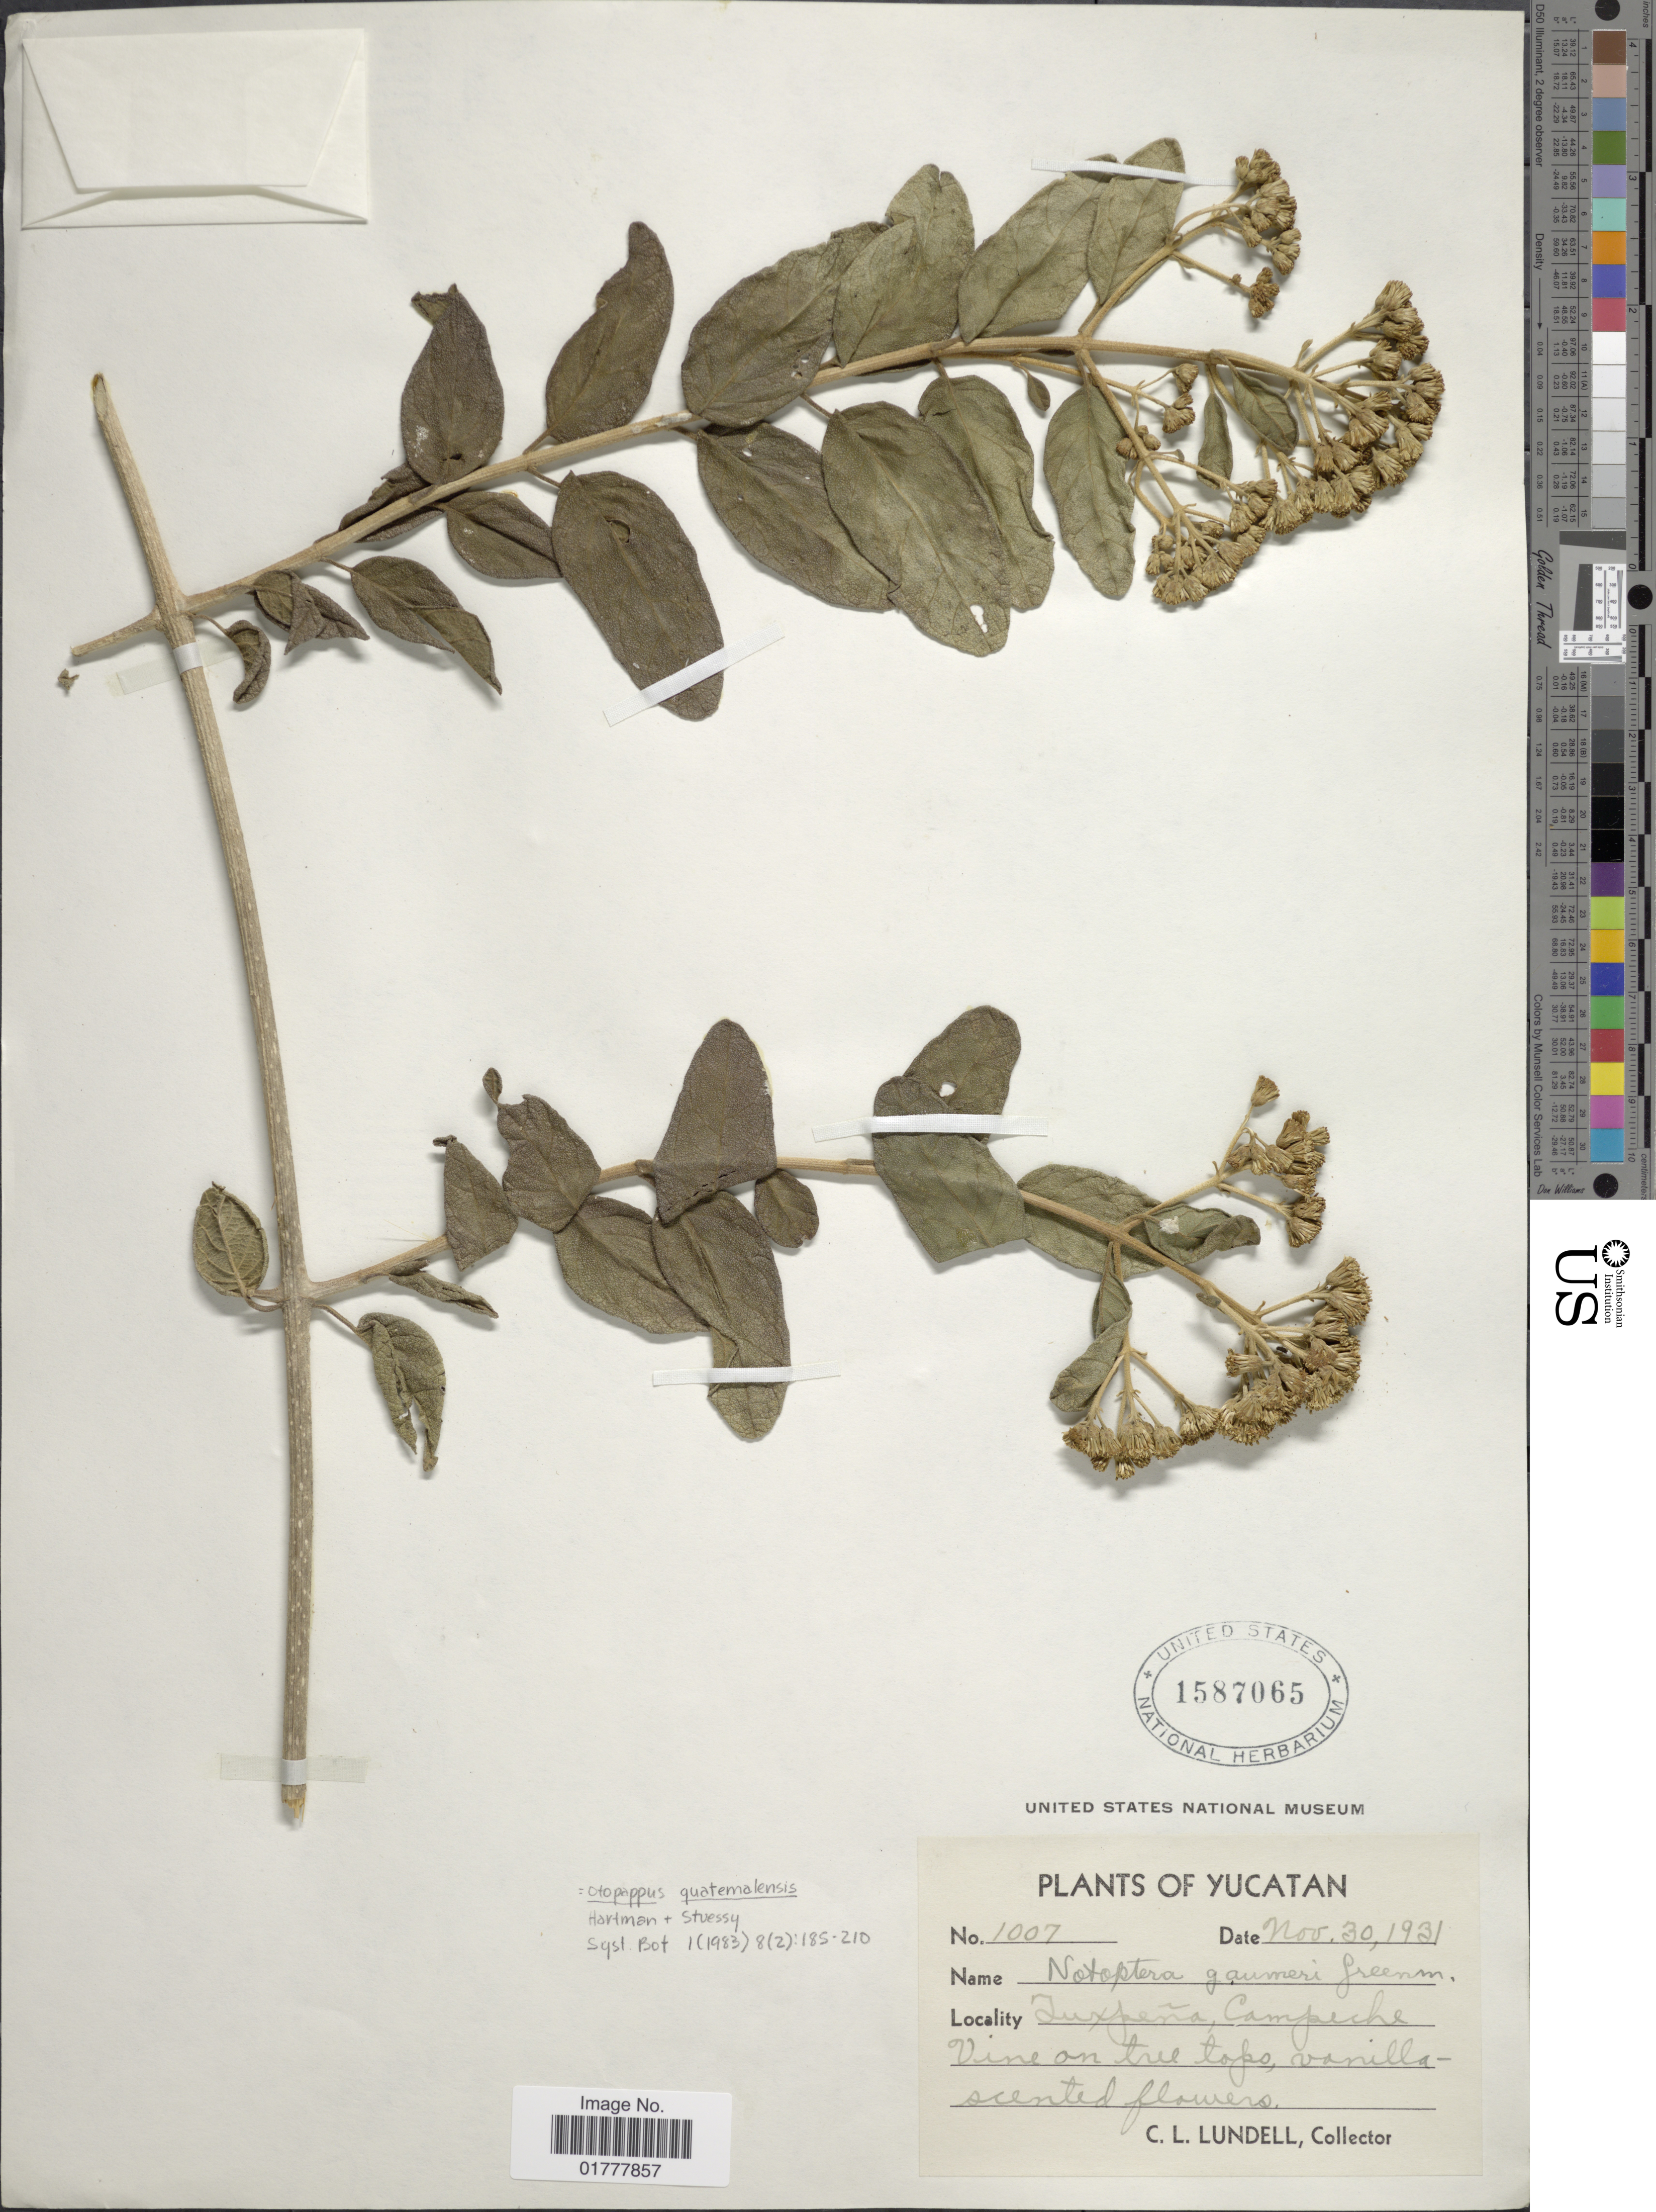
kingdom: Plantae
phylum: Tracheophyta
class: Magnoliopsida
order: Asterales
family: Asteraceae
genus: Otopappus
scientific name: Otopappus guatemalensis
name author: (Urb.) R.L. Hartm. & Steussy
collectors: C. L. Lundell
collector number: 1007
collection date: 1931-11-30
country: Mexico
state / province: Yucatán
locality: Tuxpena, Campeche, Vine on tree topo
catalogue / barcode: US 1587065